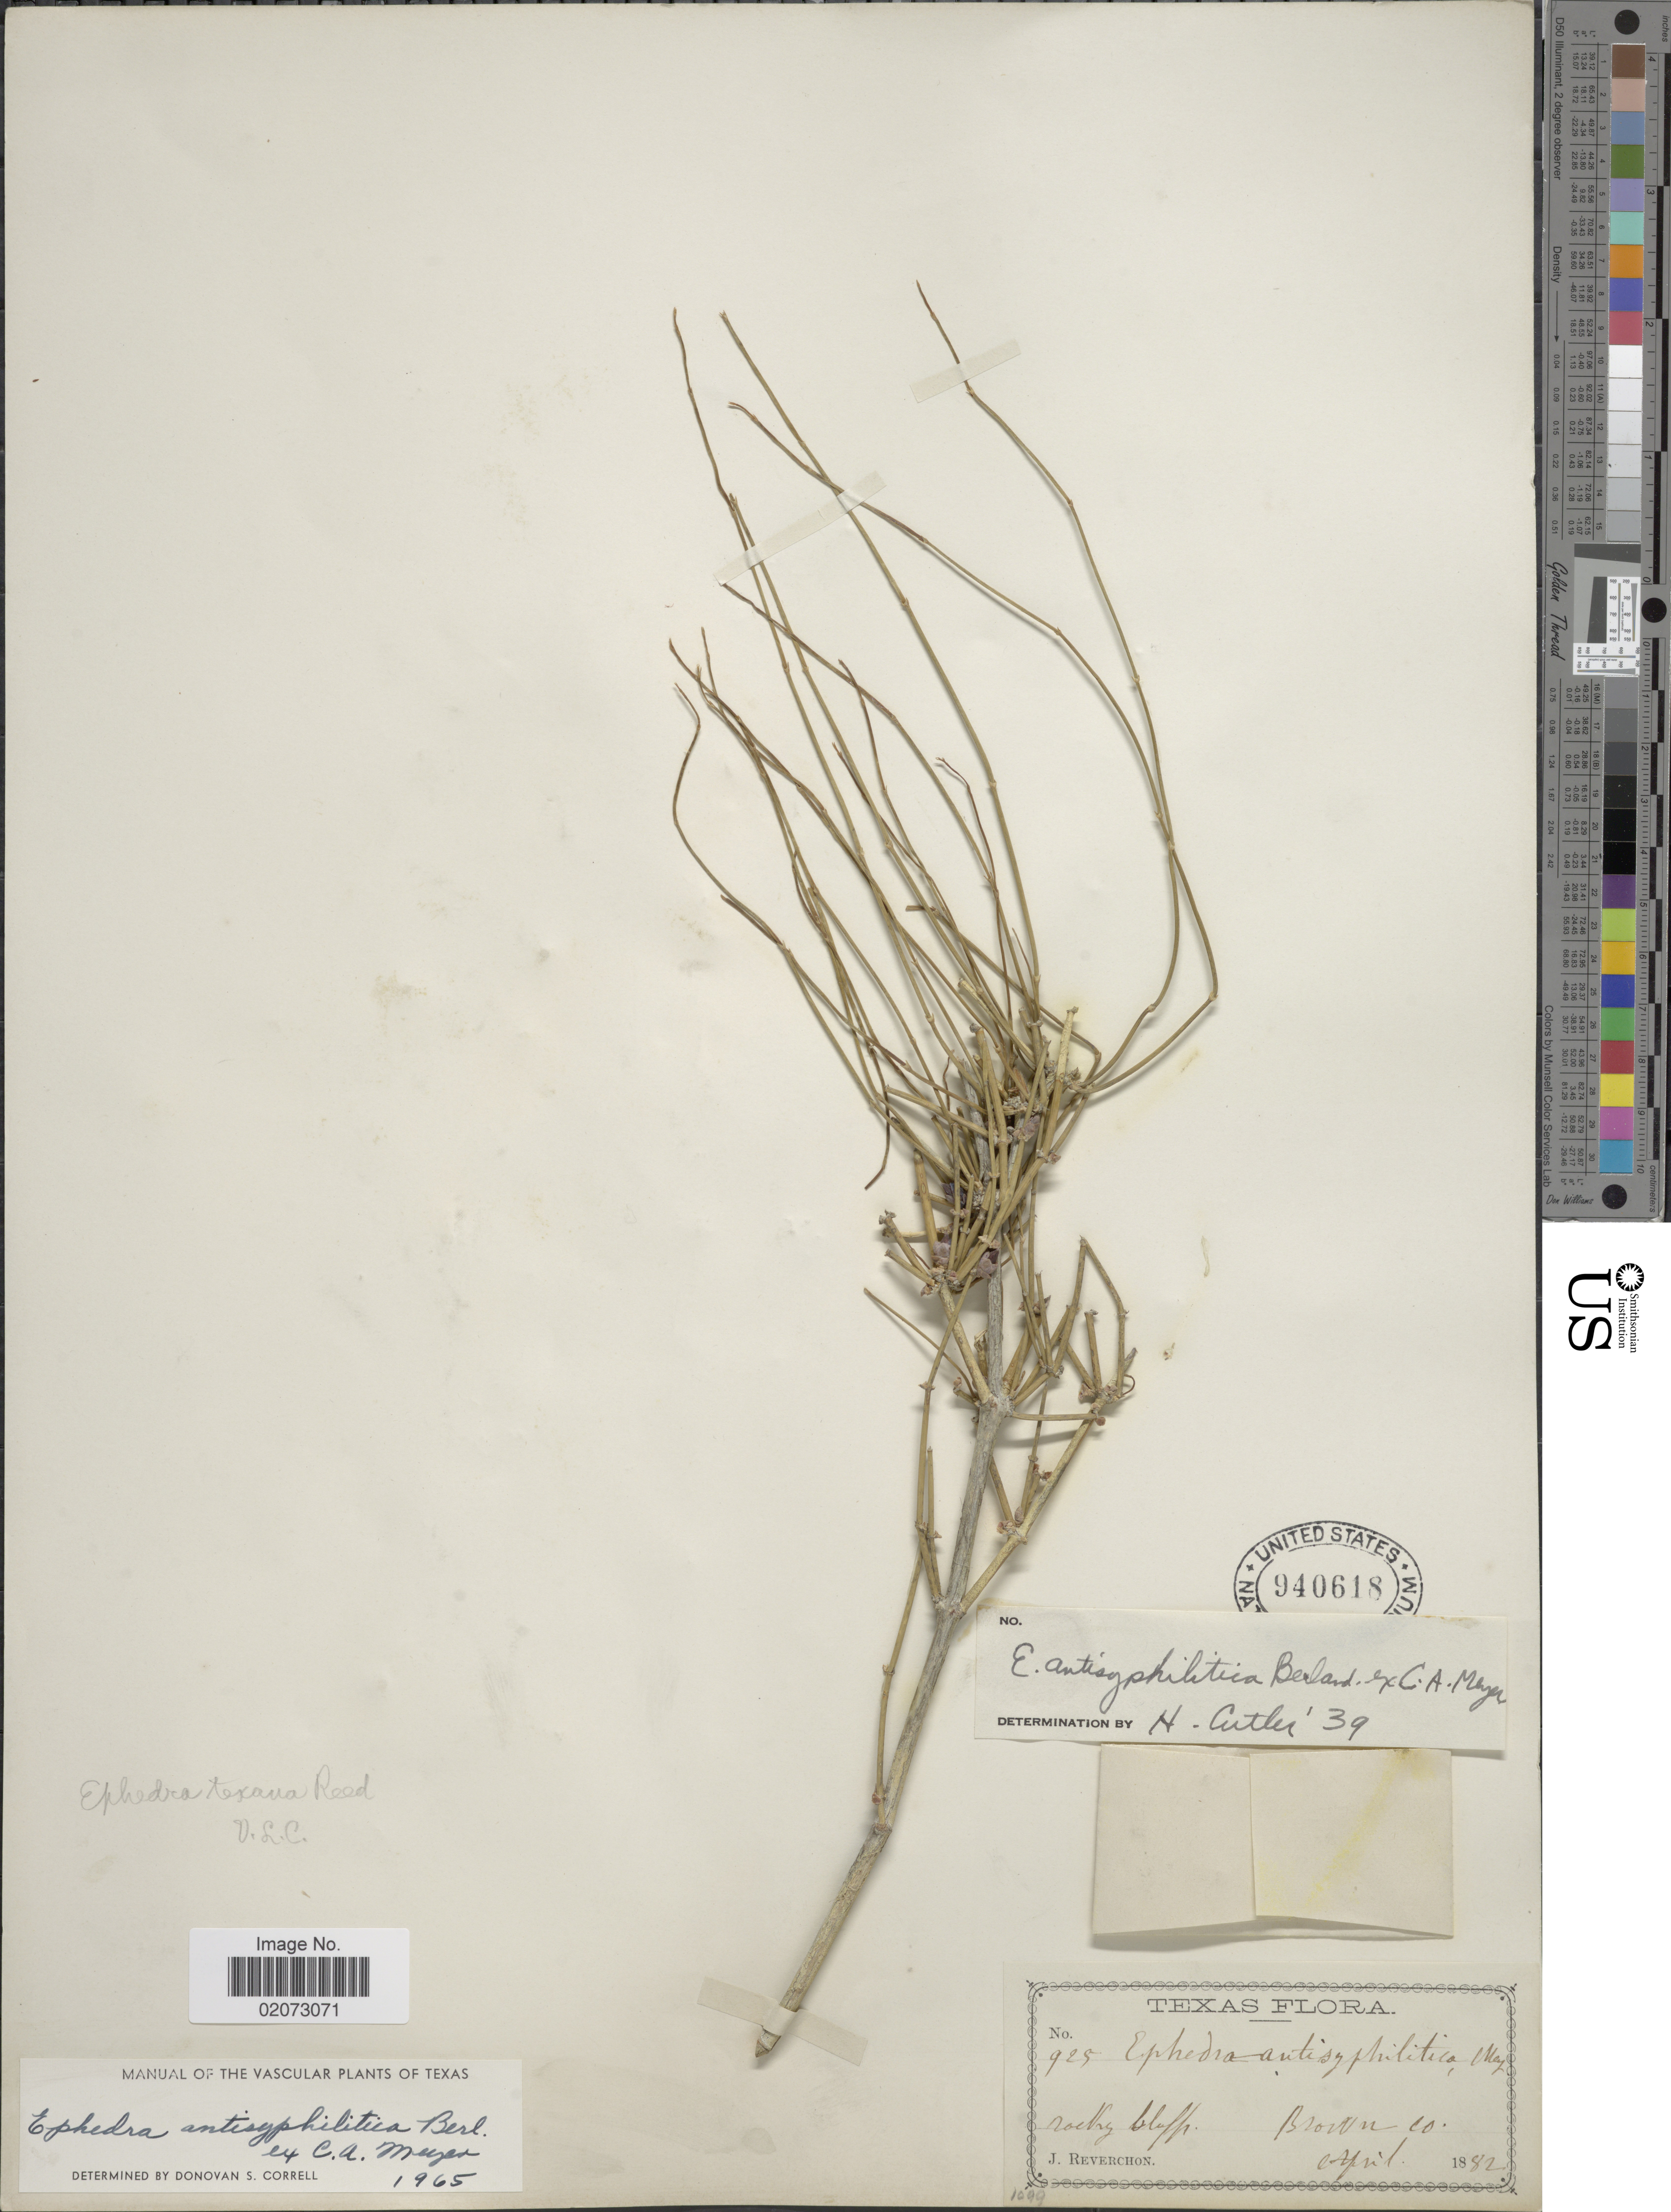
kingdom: Plantae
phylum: Tracheophyta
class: Gnetopsida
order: Ephedrales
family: Ephedraceae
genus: Ephedra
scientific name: Ephedra antisyphilitica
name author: Berland. ex C.A. Mey.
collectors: J. Reverchon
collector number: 925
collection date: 1882-04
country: United States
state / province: Texas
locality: Brown Co.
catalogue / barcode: US 940618